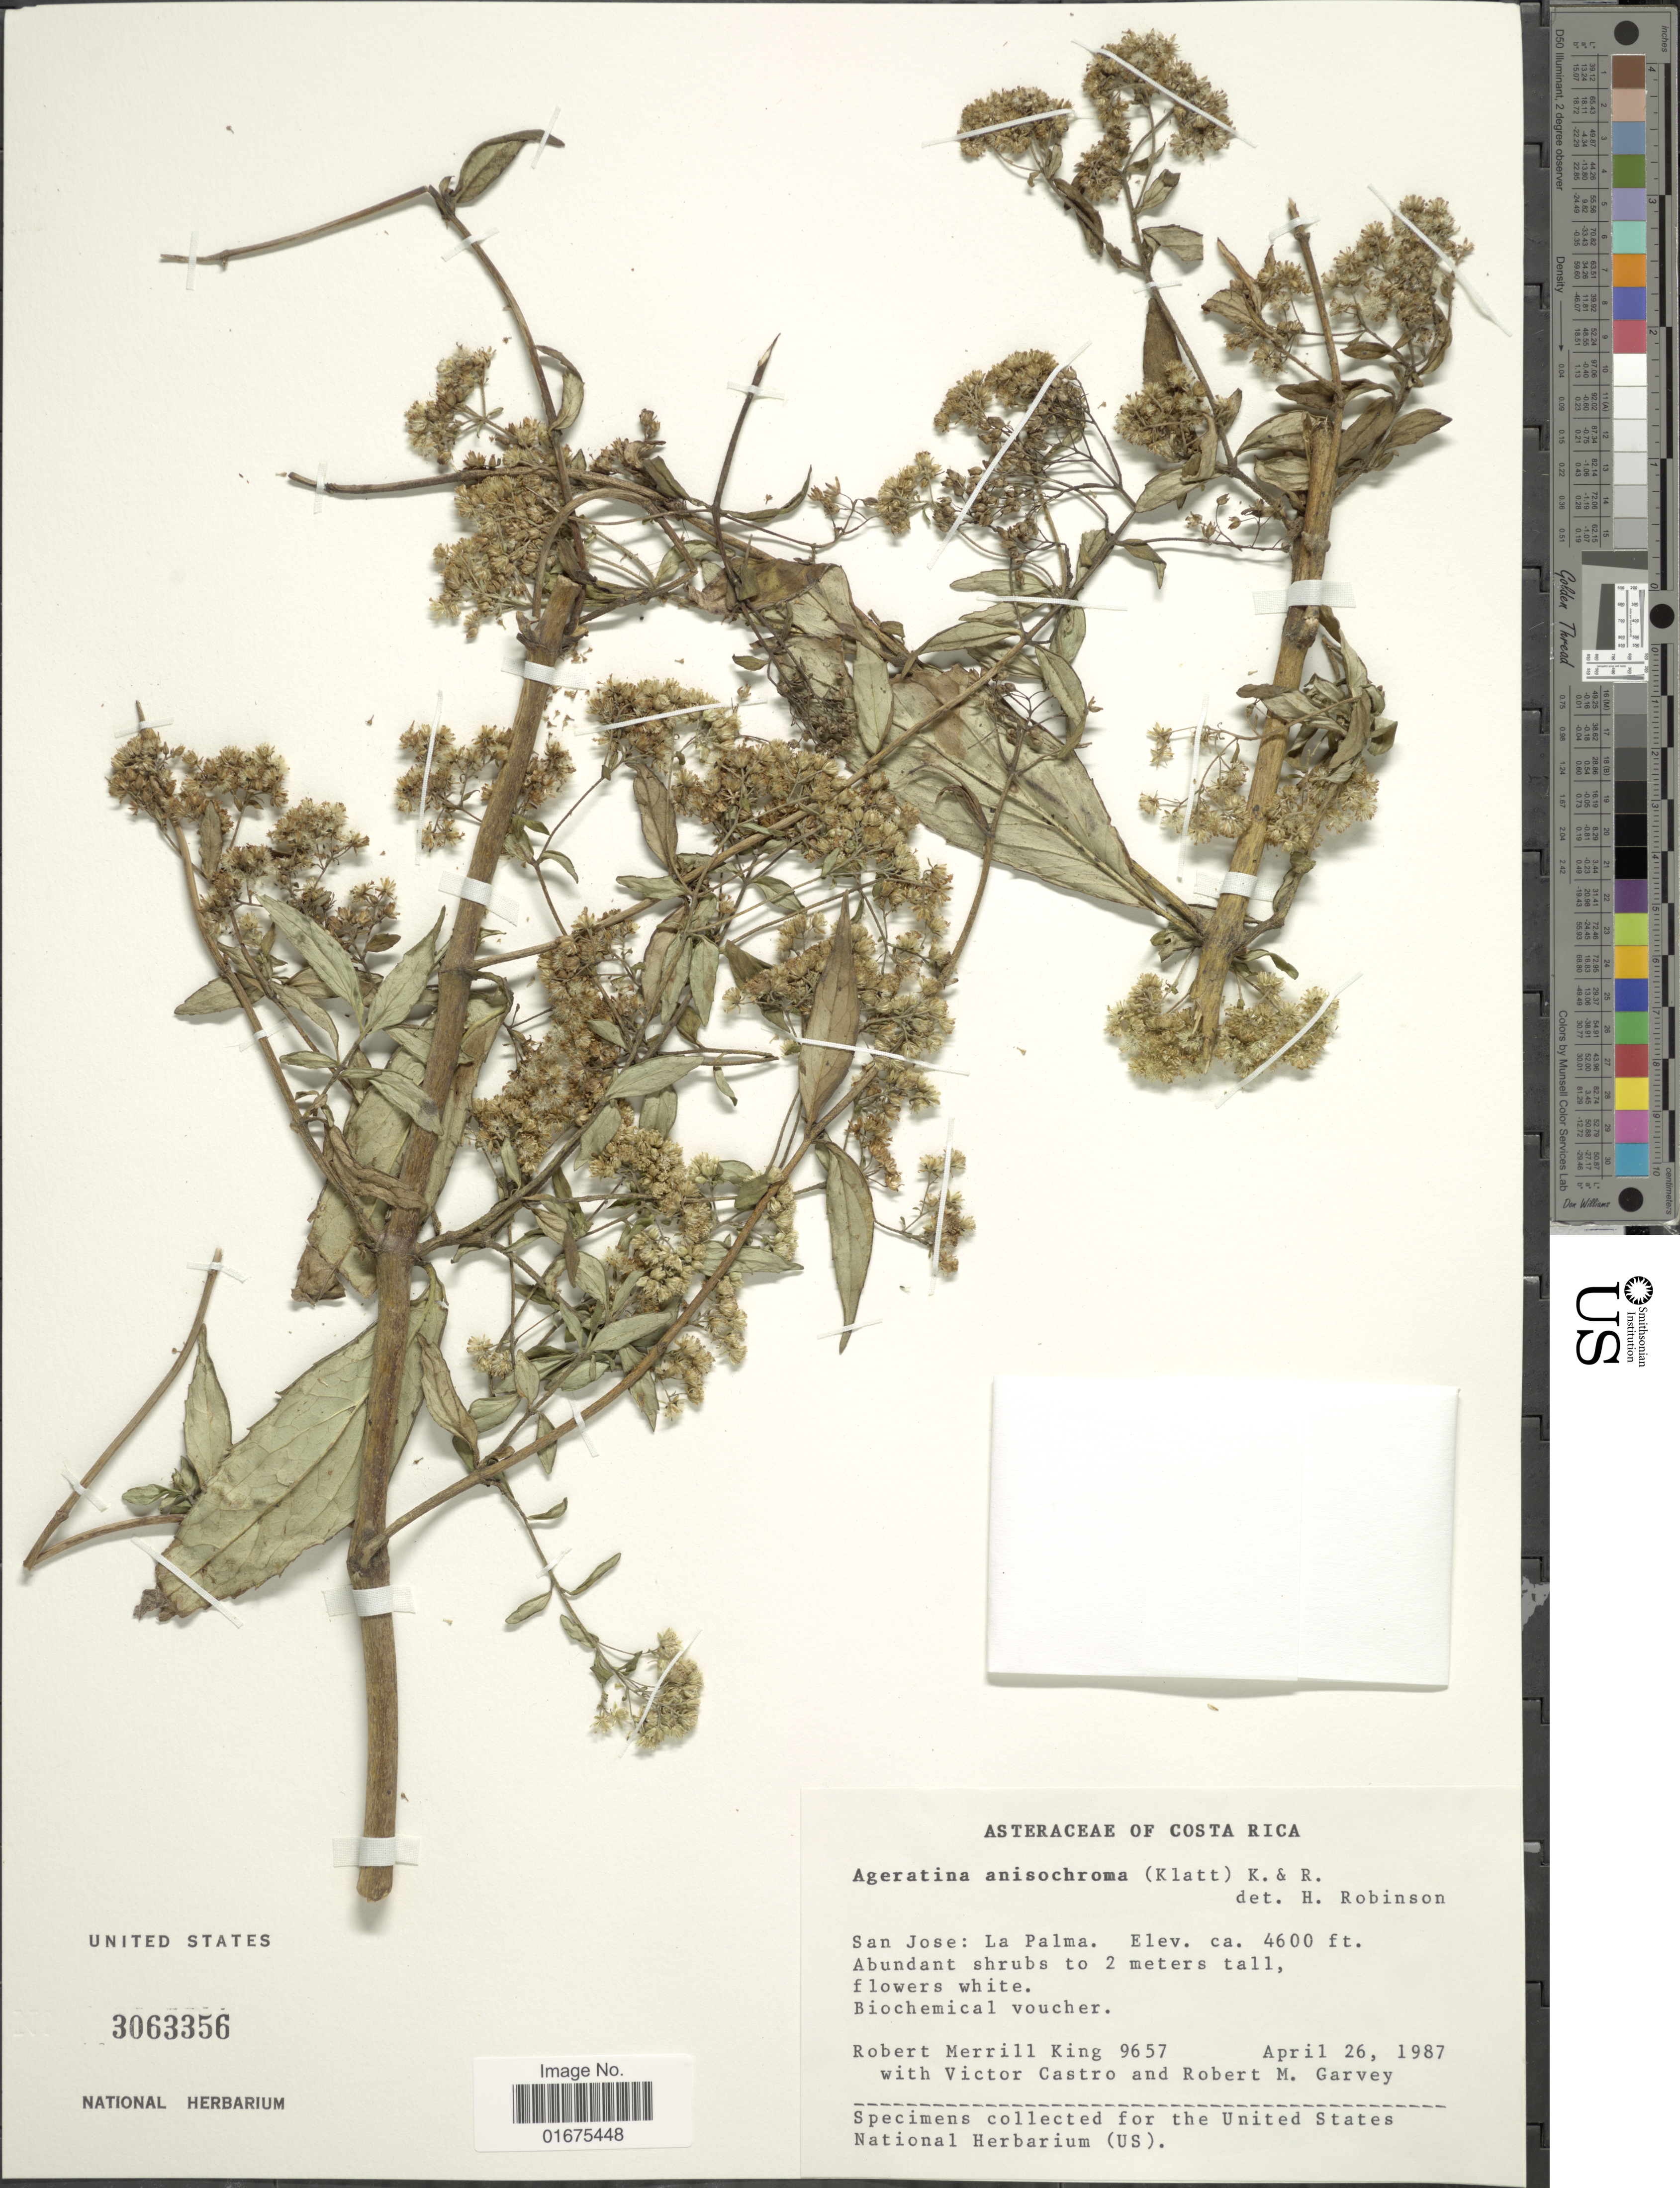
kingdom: Plantae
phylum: Tracheophyta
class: Magnoliopsida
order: Asterales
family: Asteraceae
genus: Ageratina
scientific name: Ageratina anisochroma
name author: (Klatt) R.M. King & H. Rob.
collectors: R. M. King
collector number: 9657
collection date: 1987-04-26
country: Costa Rica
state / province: San José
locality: La Palma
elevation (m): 1402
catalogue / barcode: US 3063356